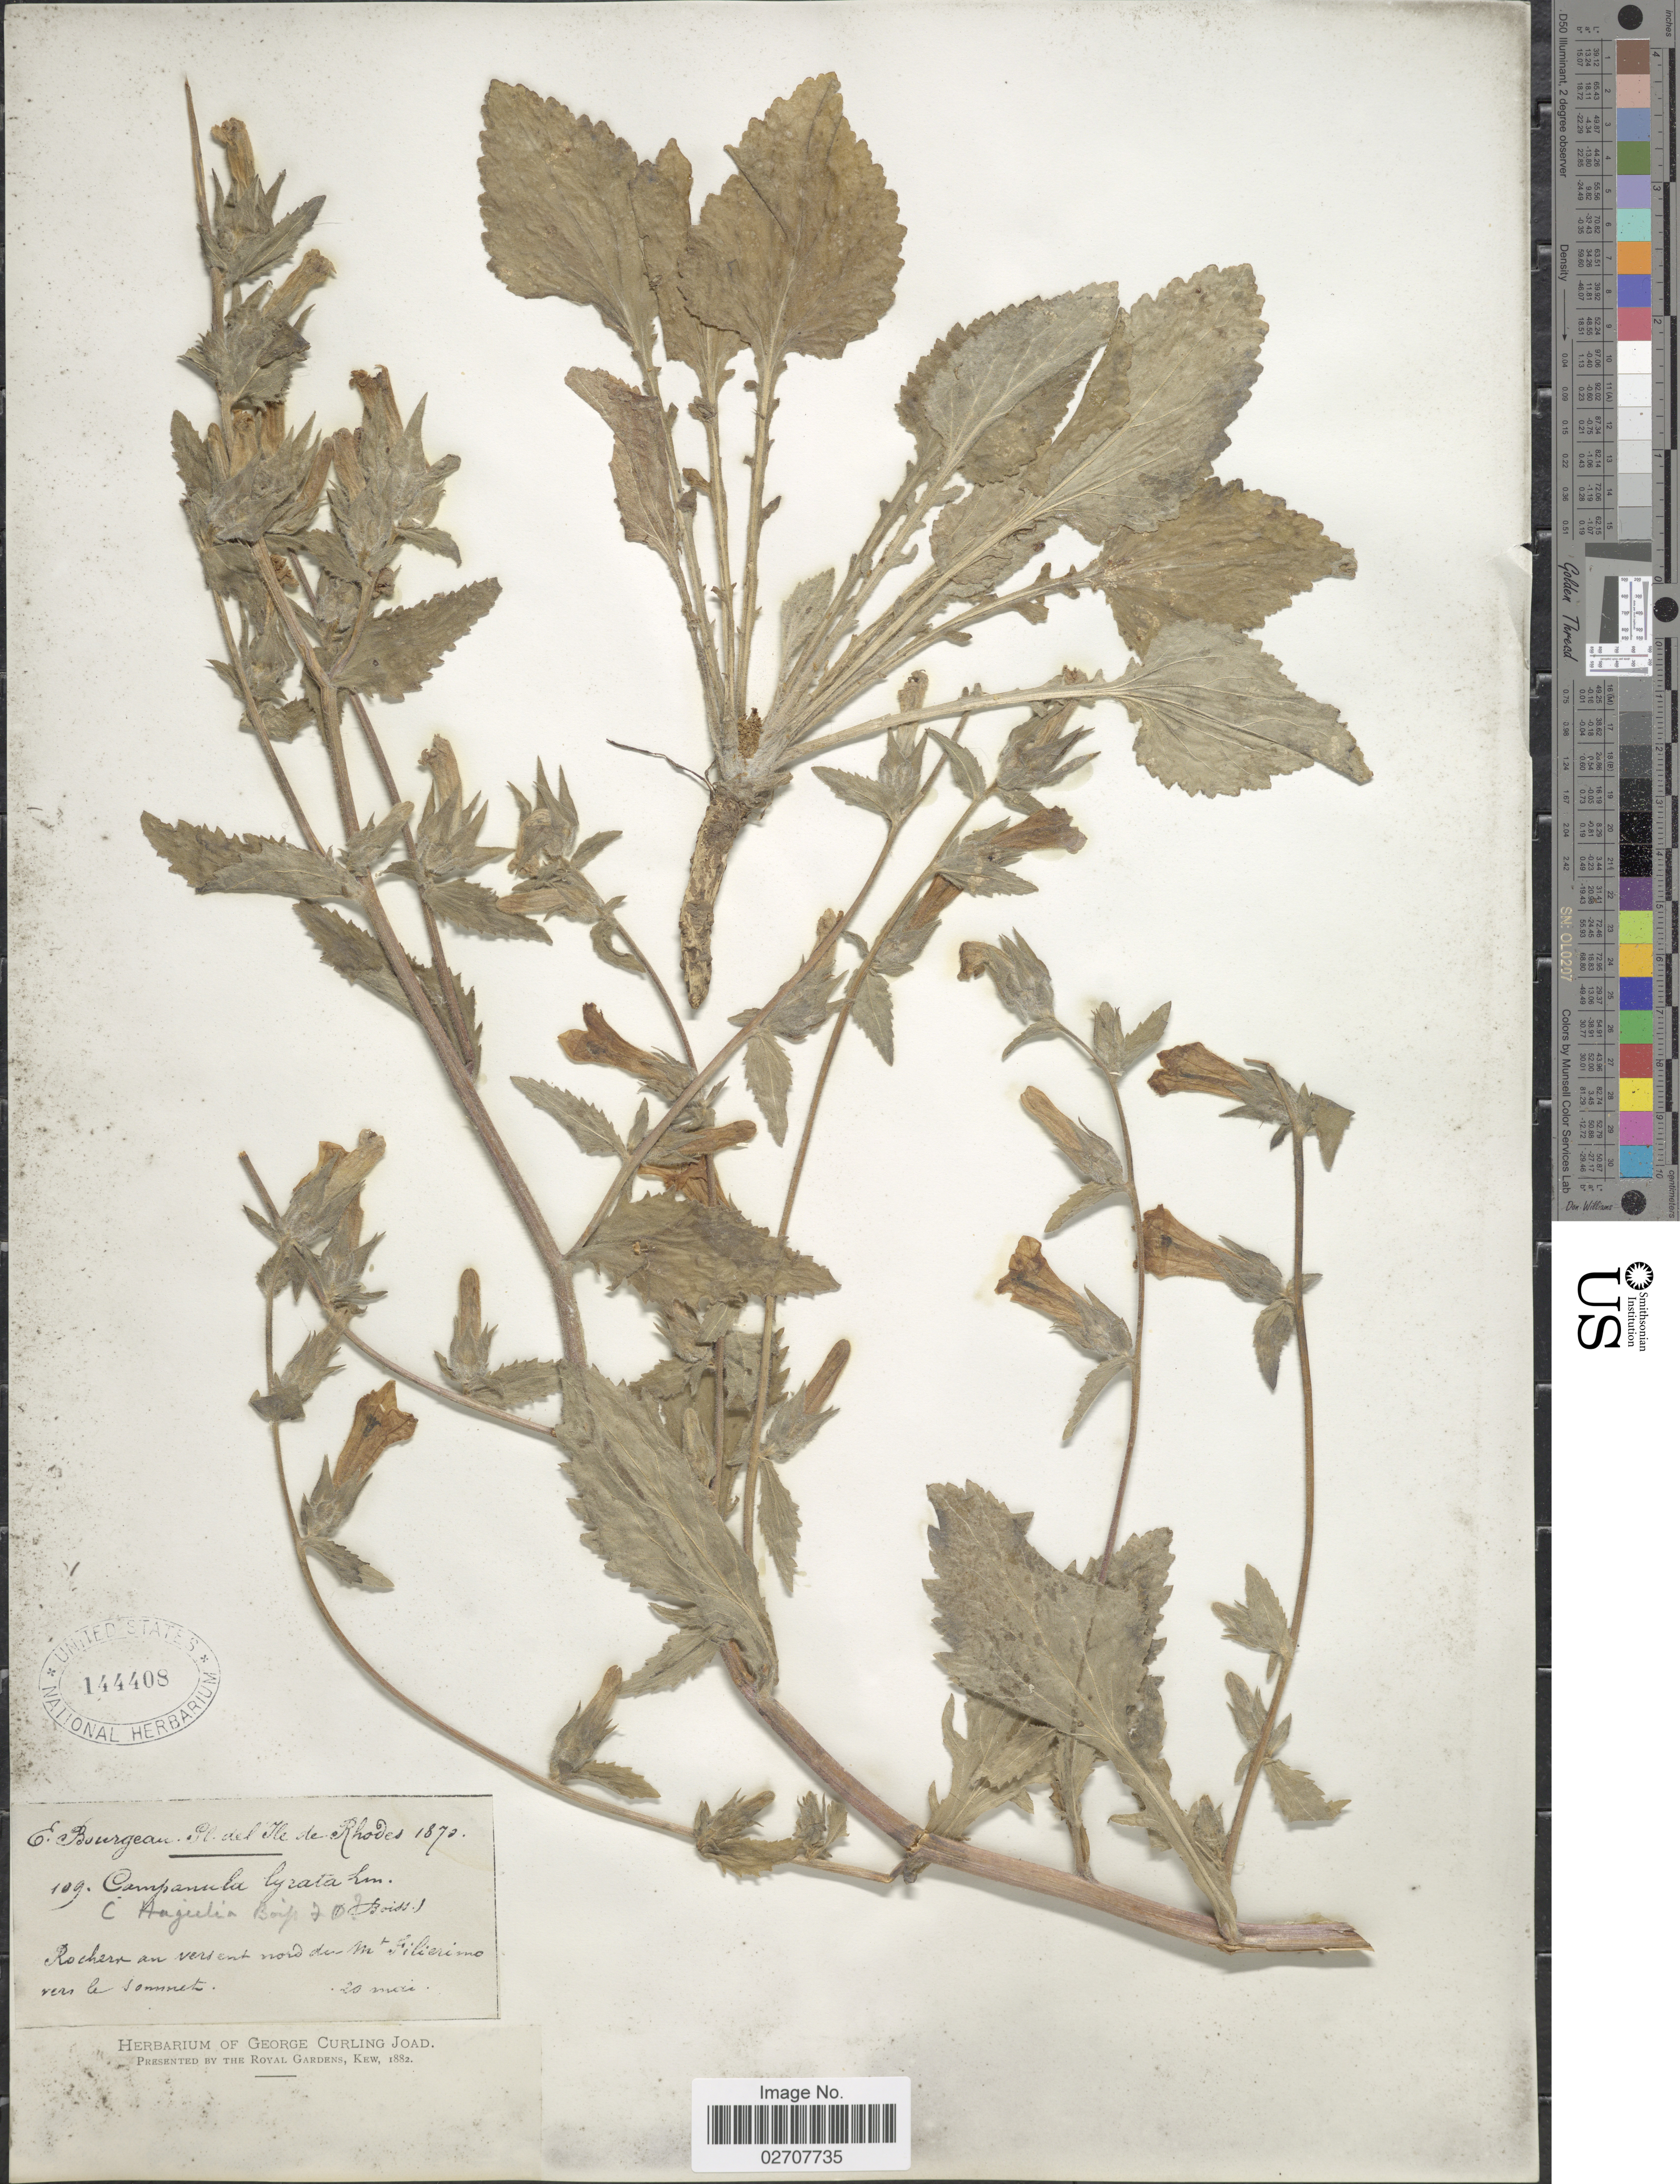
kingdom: Plantae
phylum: Tracheophyta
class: Magnoliopsida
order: Asterales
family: Campanulaceae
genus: Campanula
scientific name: Campanula lyrata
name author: Lam.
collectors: E. Bourgeau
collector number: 109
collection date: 1870-05-20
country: Greece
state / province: South Aegean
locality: Ile del Rhodes. Nord du Mt Filierimo vers le sommet.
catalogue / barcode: US 144408